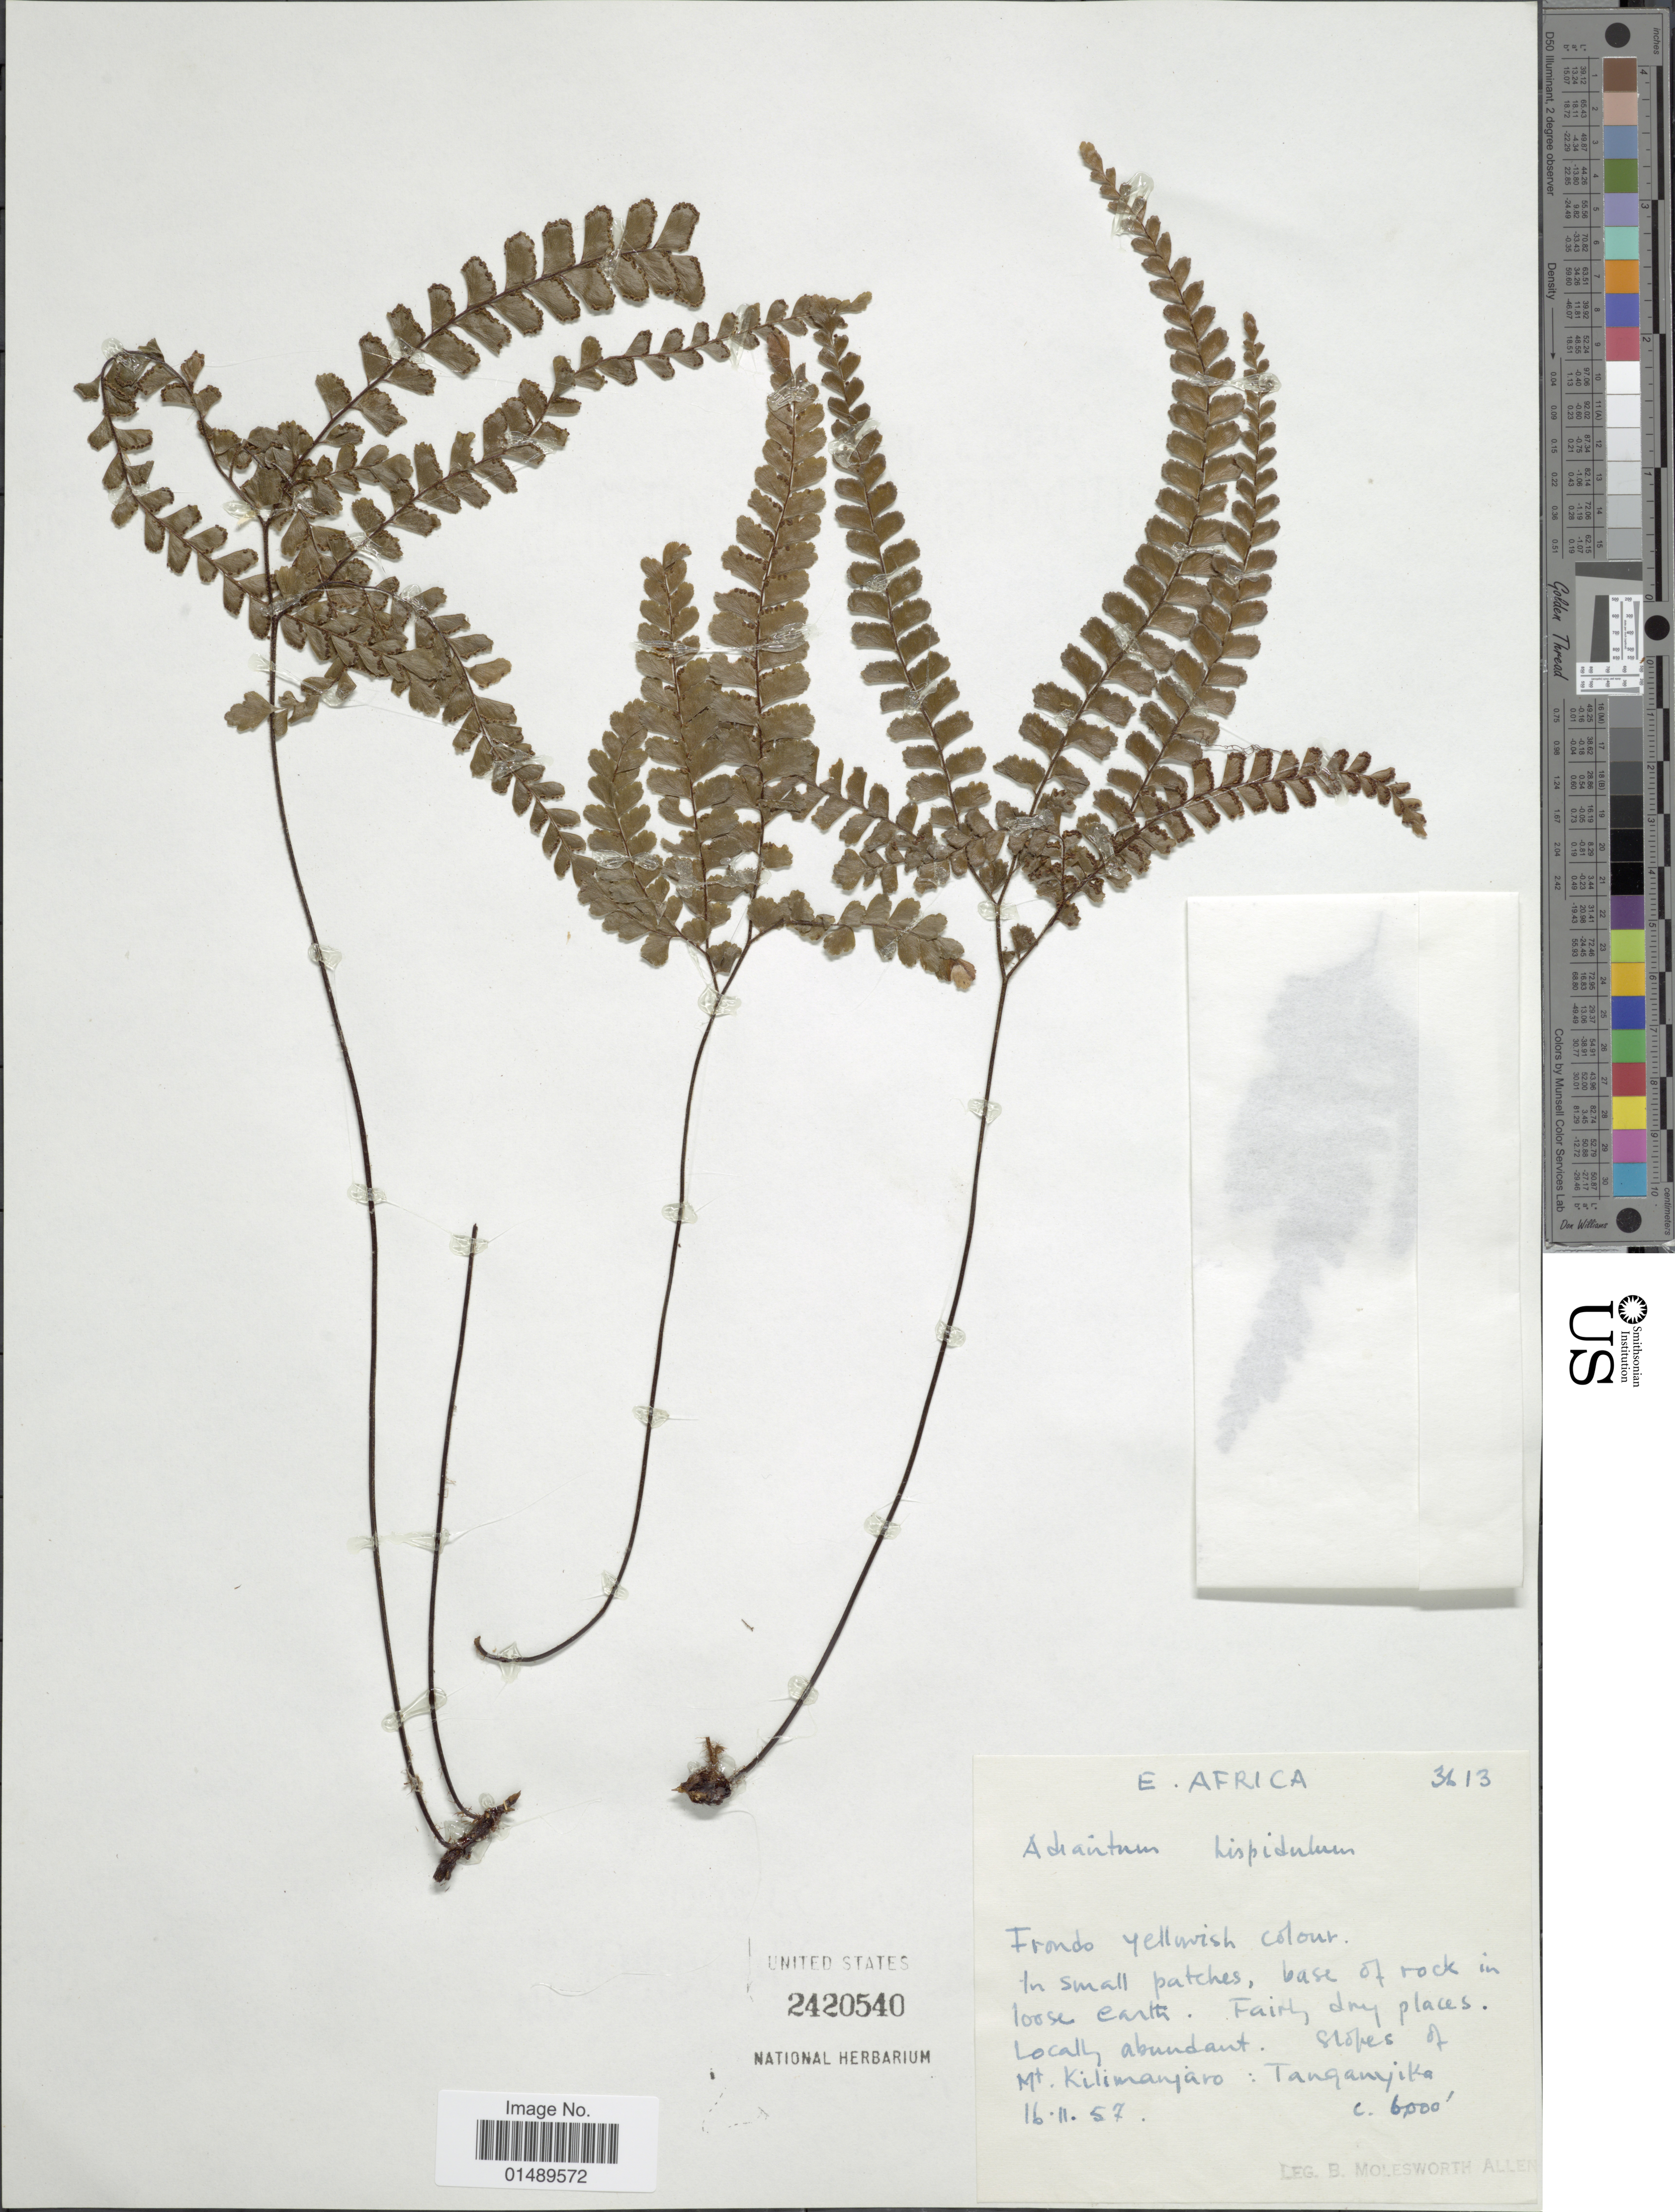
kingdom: Plantae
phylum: Tracheophyta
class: Polypodiopsida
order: Polypodiales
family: Pteridaceae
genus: Adiantum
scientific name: Adiantum hispidulum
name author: Sw.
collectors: B. E. G. Molesworth-Allen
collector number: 3613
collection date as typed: Transcribed d/m/y: 16/11/57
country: Tanzania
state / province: Kilimanjaro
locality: E. Africa, Slopes of Mt. Kilimanjaro: Tanganyika.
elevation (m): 1829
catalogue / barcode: US 2420540